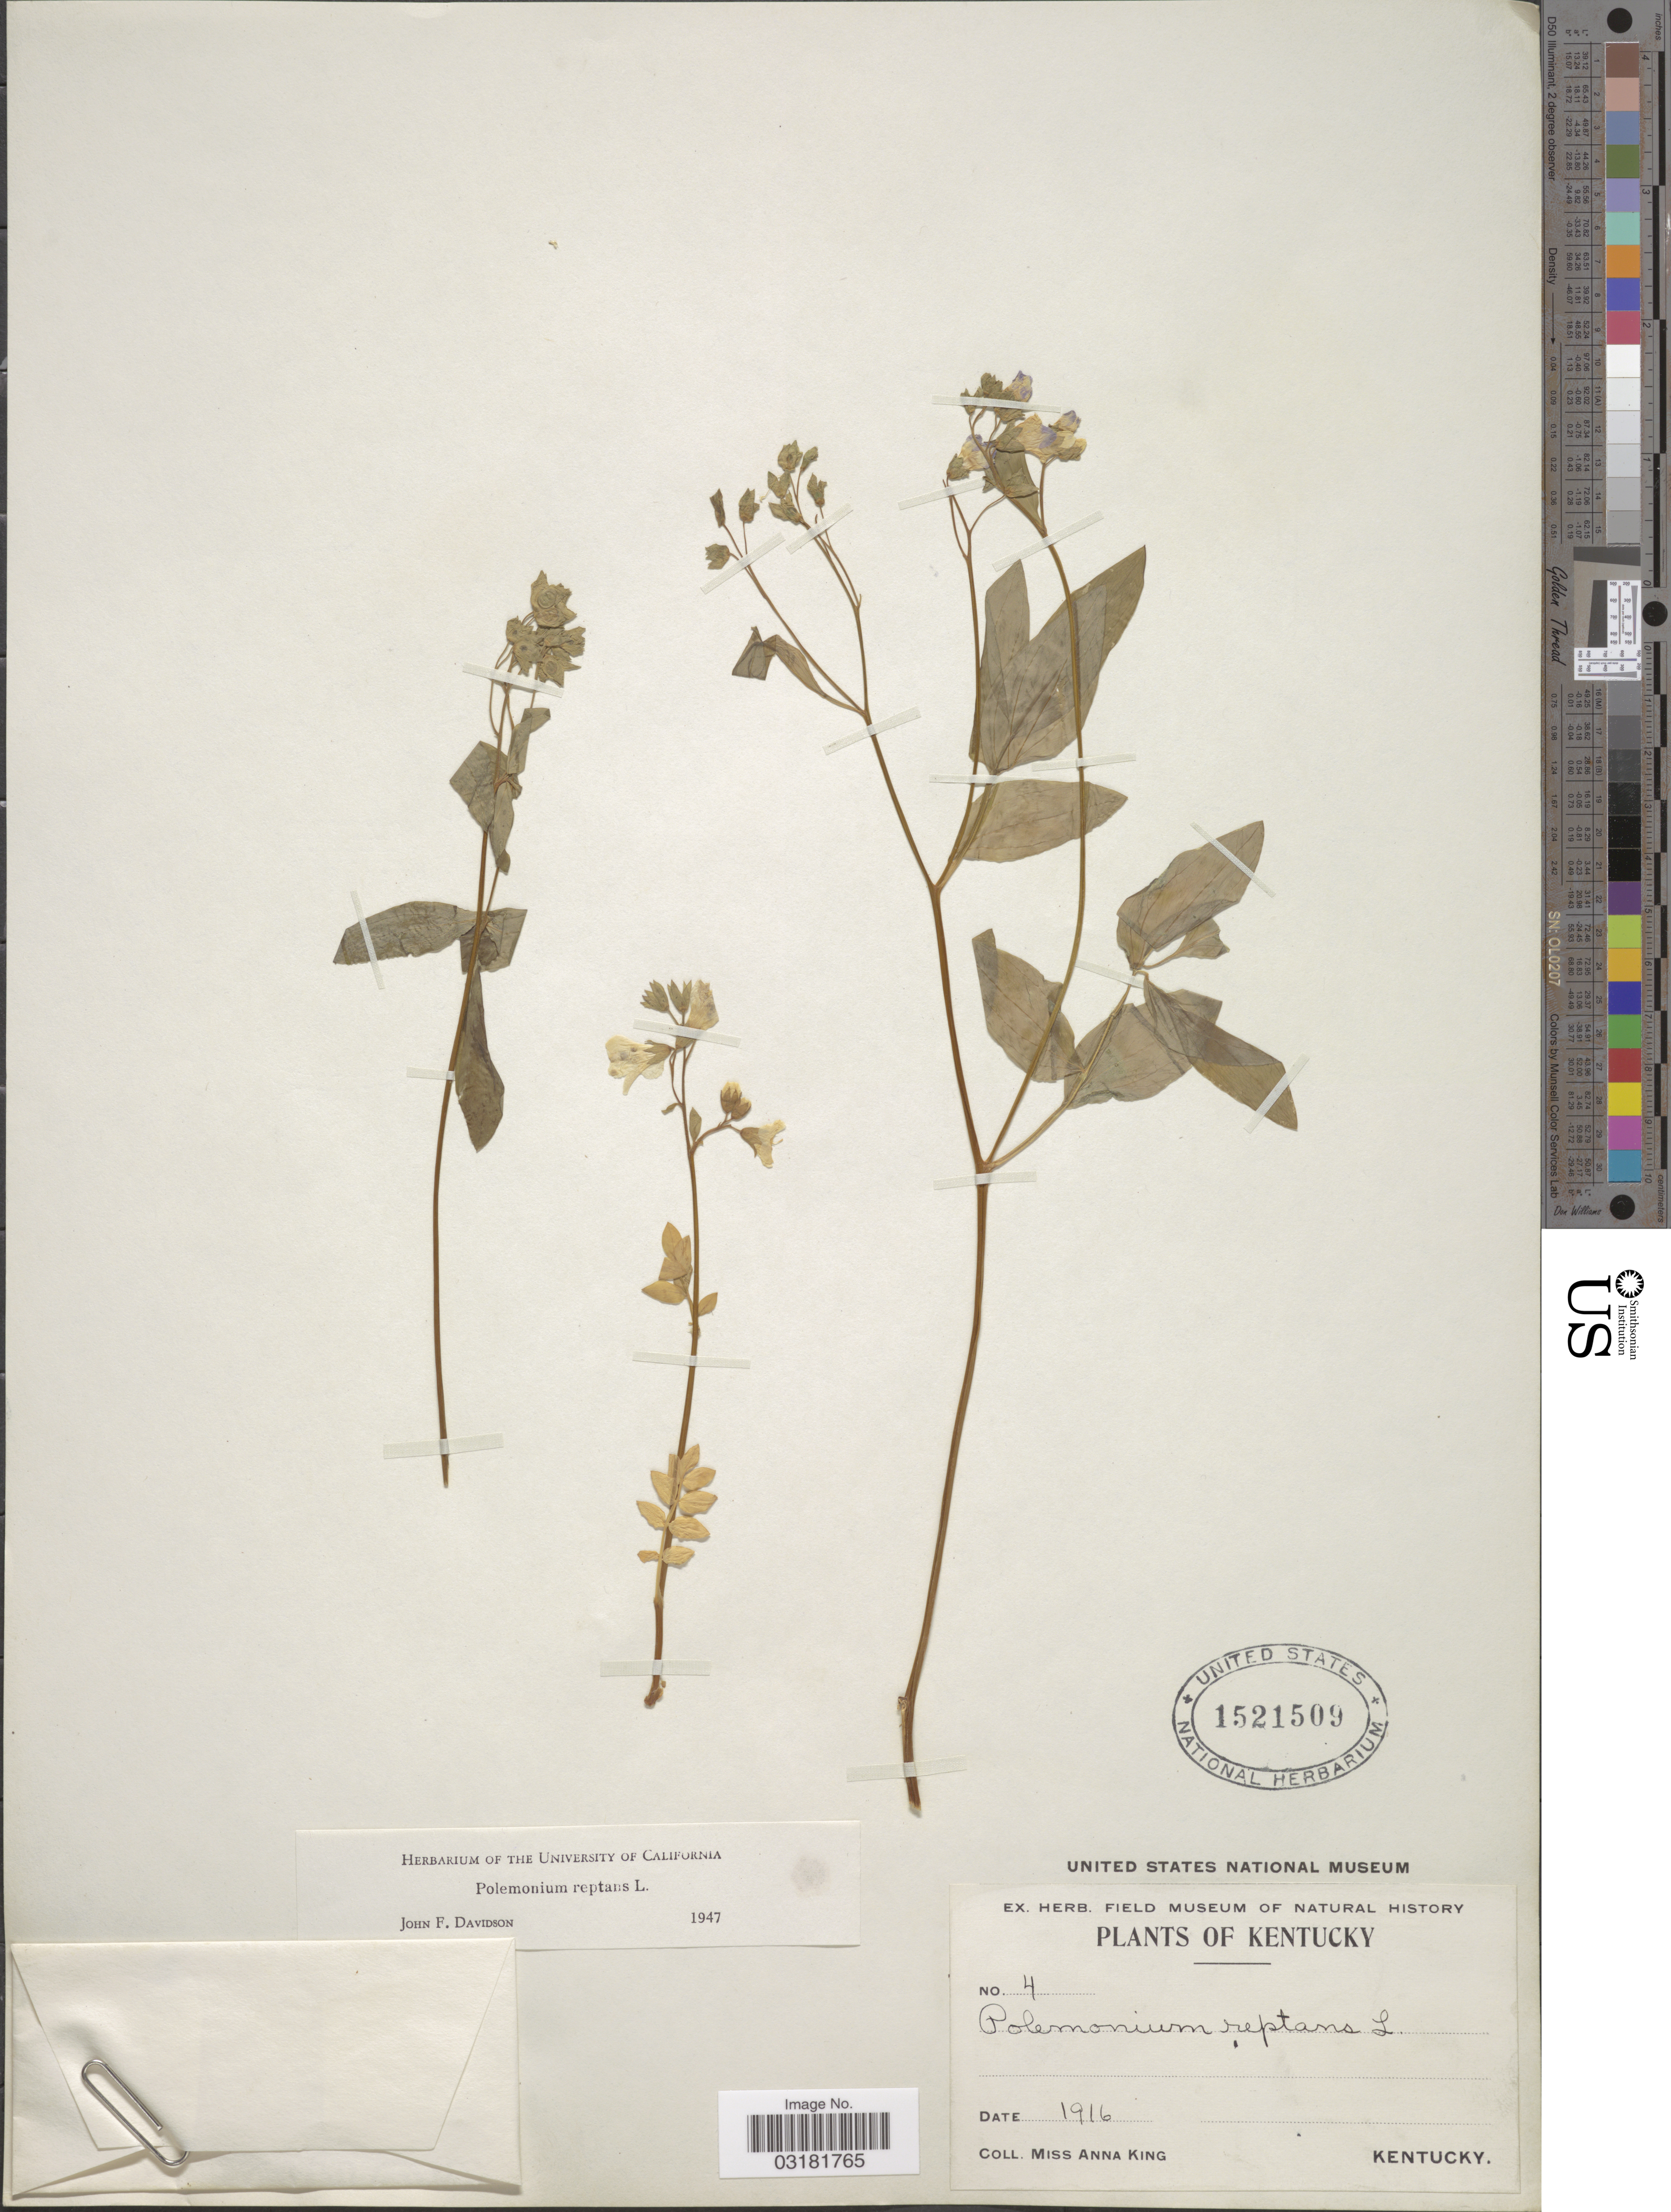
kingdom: Plantae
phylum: Tracheophyta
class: Magnoliopsida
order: Ericales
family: Polemoniaceae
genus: Polemonium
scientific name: Polemonium reptans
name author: L.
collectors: A. King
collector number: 4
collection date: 1916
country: United States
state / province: Kentucky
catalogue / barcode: US 1521509